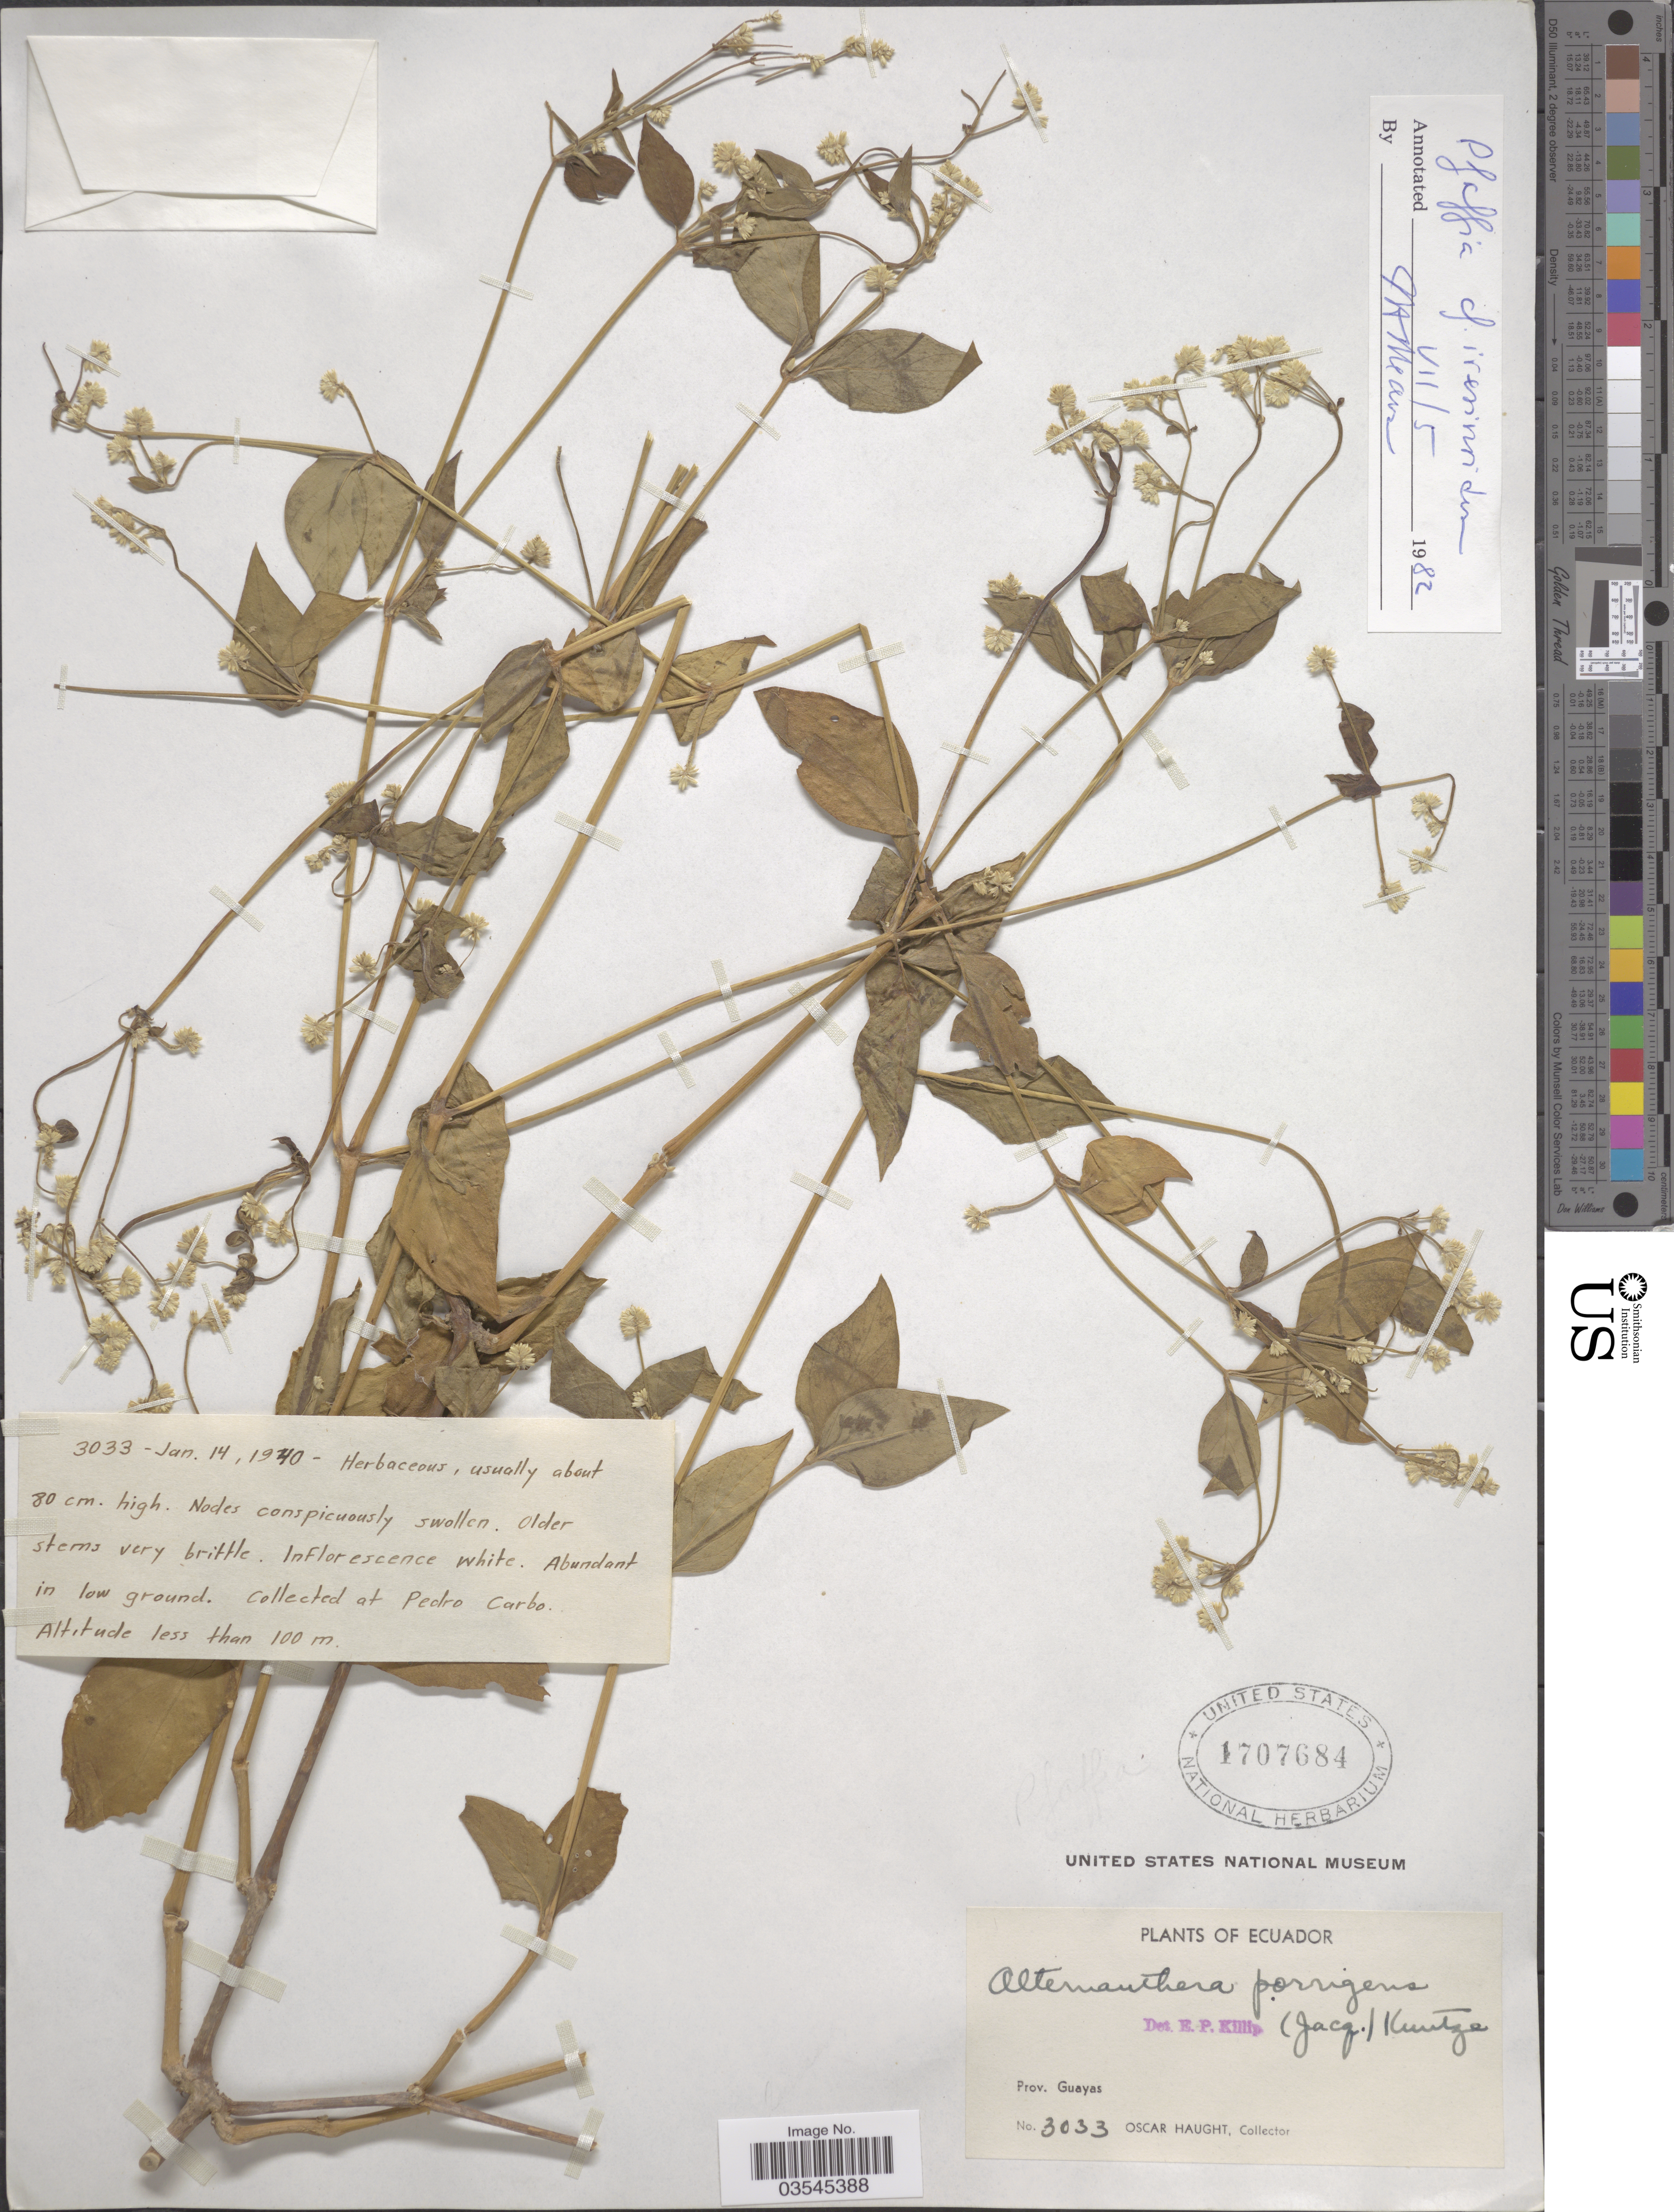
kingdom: Plantae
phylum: Tracheophyta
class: Magnoliopsida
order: Caryophyllales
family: Amaranthaceae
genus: Pfaffia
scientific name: Pfaffia iresinoides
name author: (Kunth) Spreng.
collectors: O. L. Haught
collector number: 3033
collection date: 1940-01-14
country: Ecuador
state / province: Guayas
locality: Pedro Carbo.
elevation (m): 100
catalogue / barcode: US 1707684